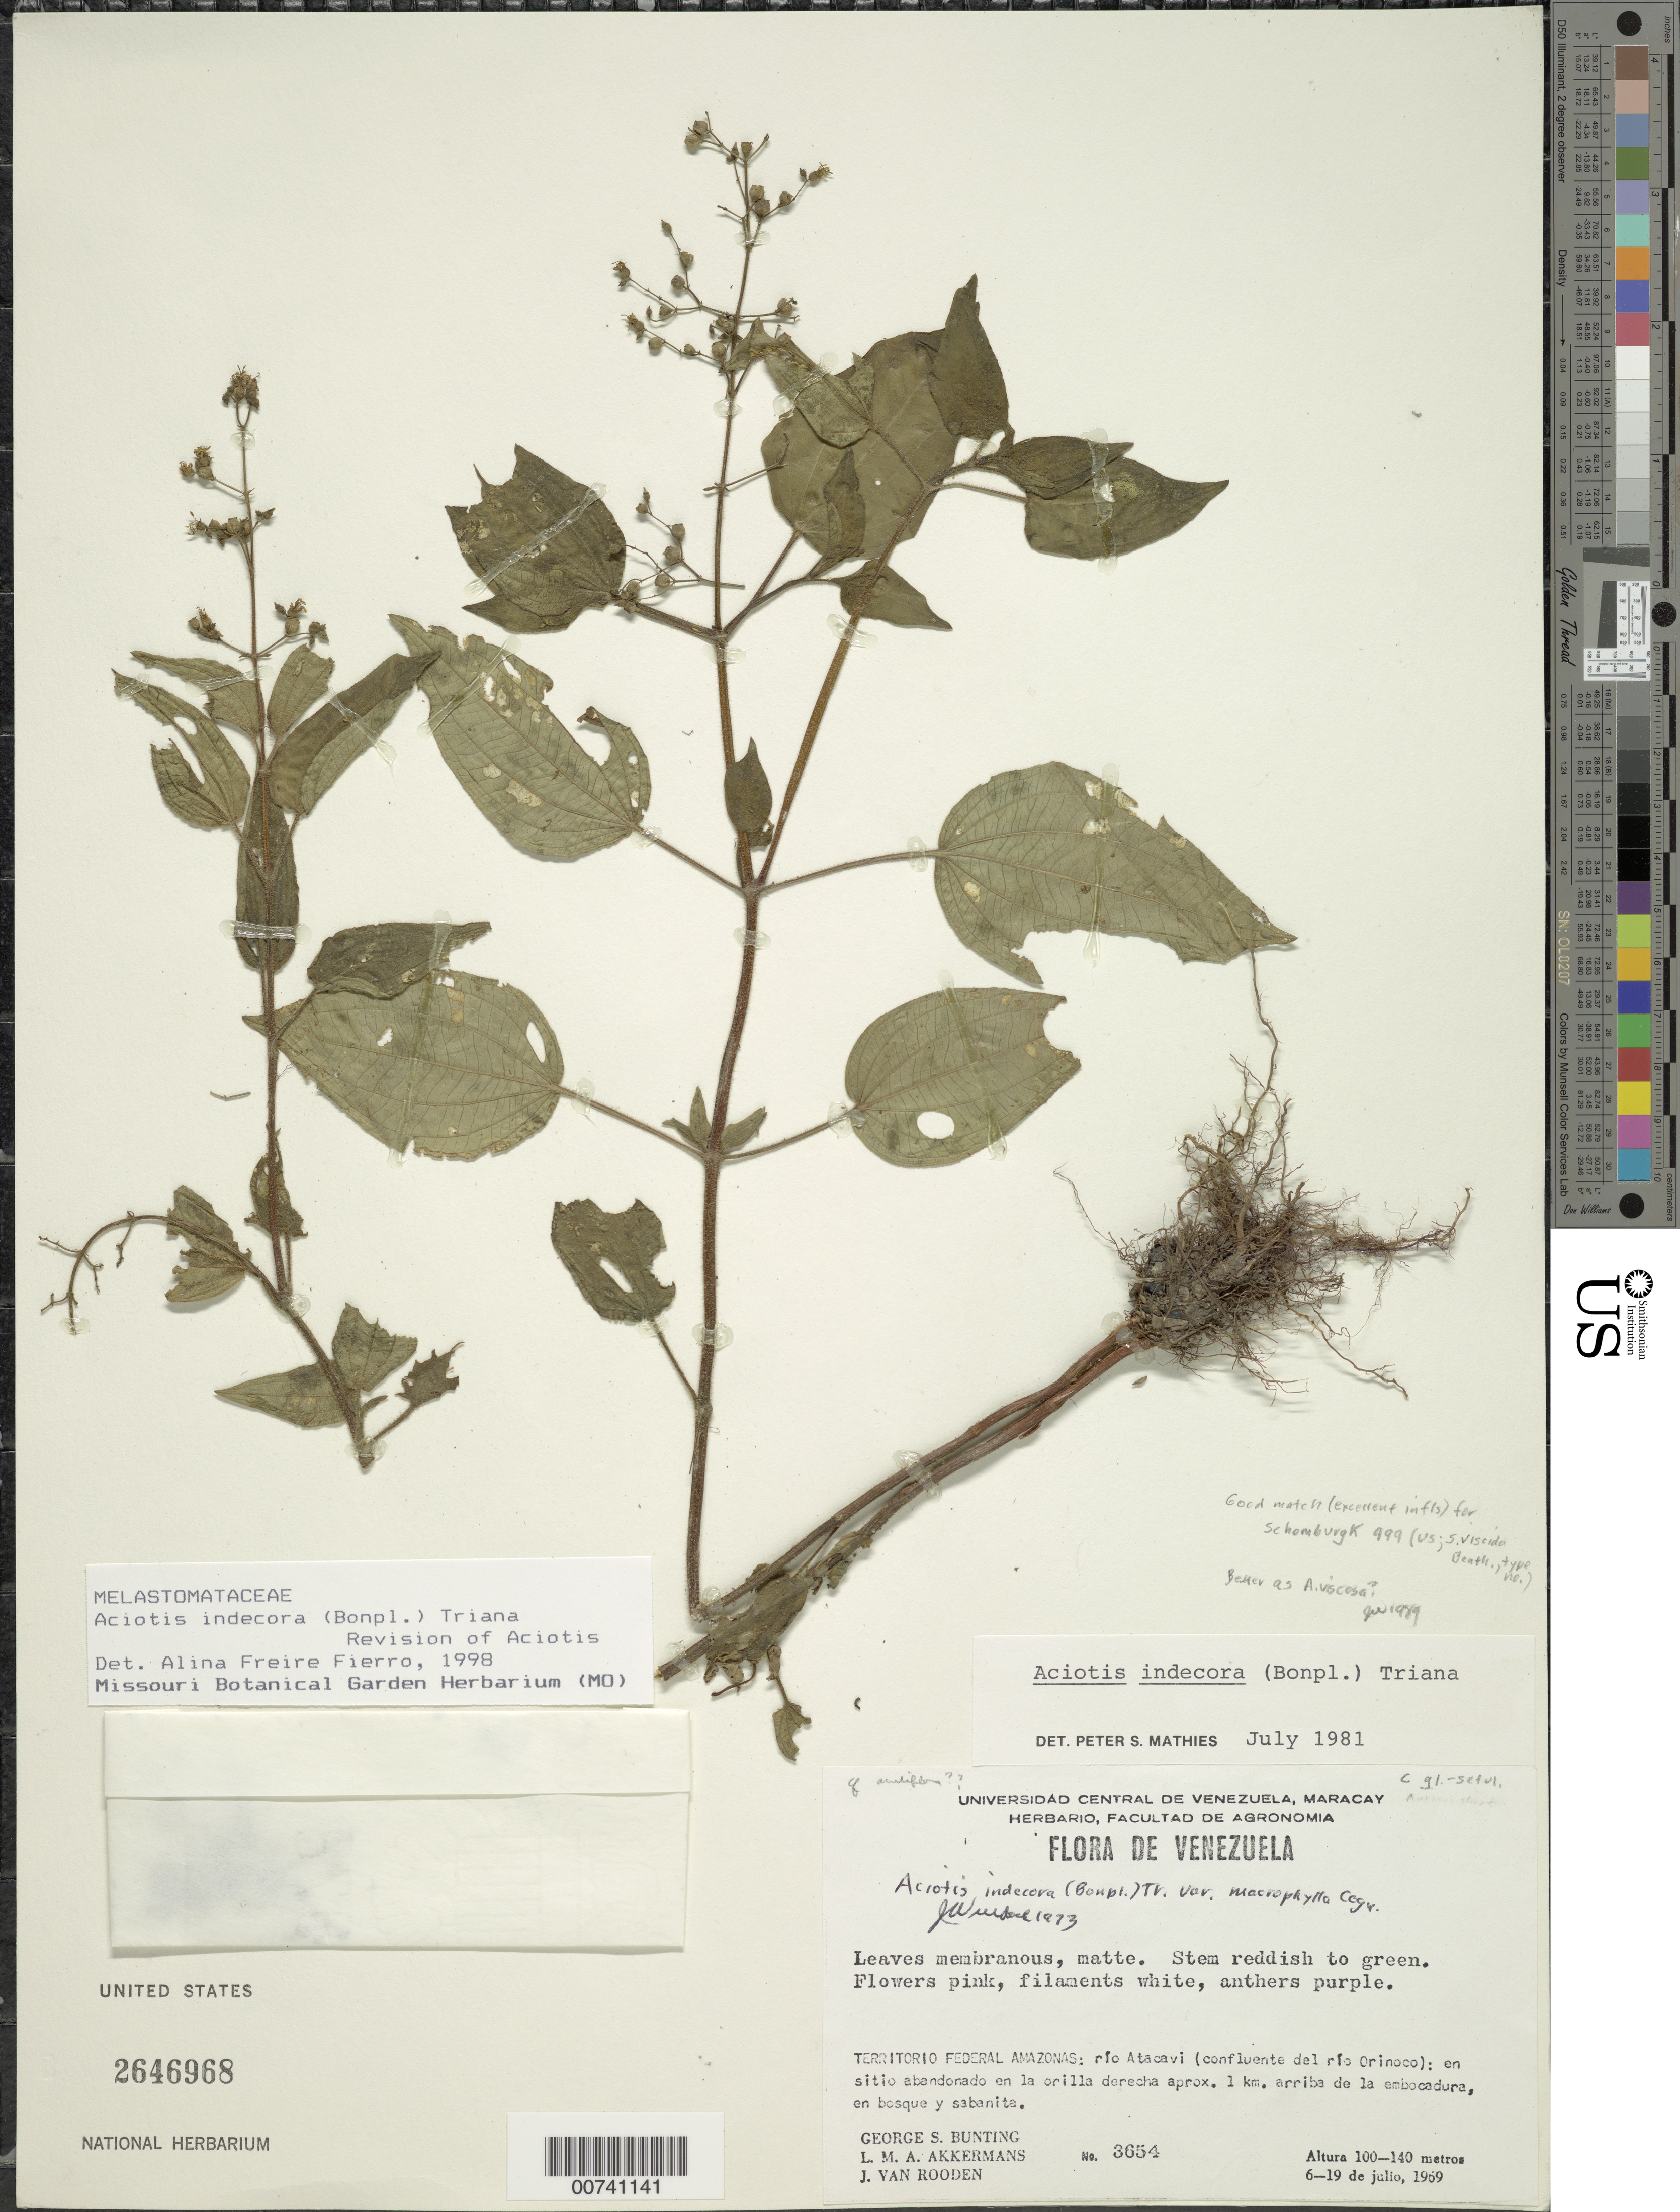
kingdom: Plantae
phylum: Tracheophyta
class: Magnoliopsida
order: Myrtales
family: Melastomataceae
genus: Aciotis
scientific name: Aciotis indecora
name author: (Bonpl.) Triana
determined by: Freire-Fierro, A.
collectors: G. S. Bunting, L. M. Akkermans & J. Van Rooden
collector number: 3654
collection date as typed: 6-Jul-69 to 19-Jul-69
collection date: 1969-07-06/1969-07-19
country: Venezuela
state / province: Amazonas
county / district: Atures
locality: Río Atacavi (conflu of Río Orinoco)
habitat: Bosque y sabanita; en sitio abandonado en la roill dereche, 1 km arriba de la embocadura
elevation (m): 100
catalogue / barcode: US 2646968